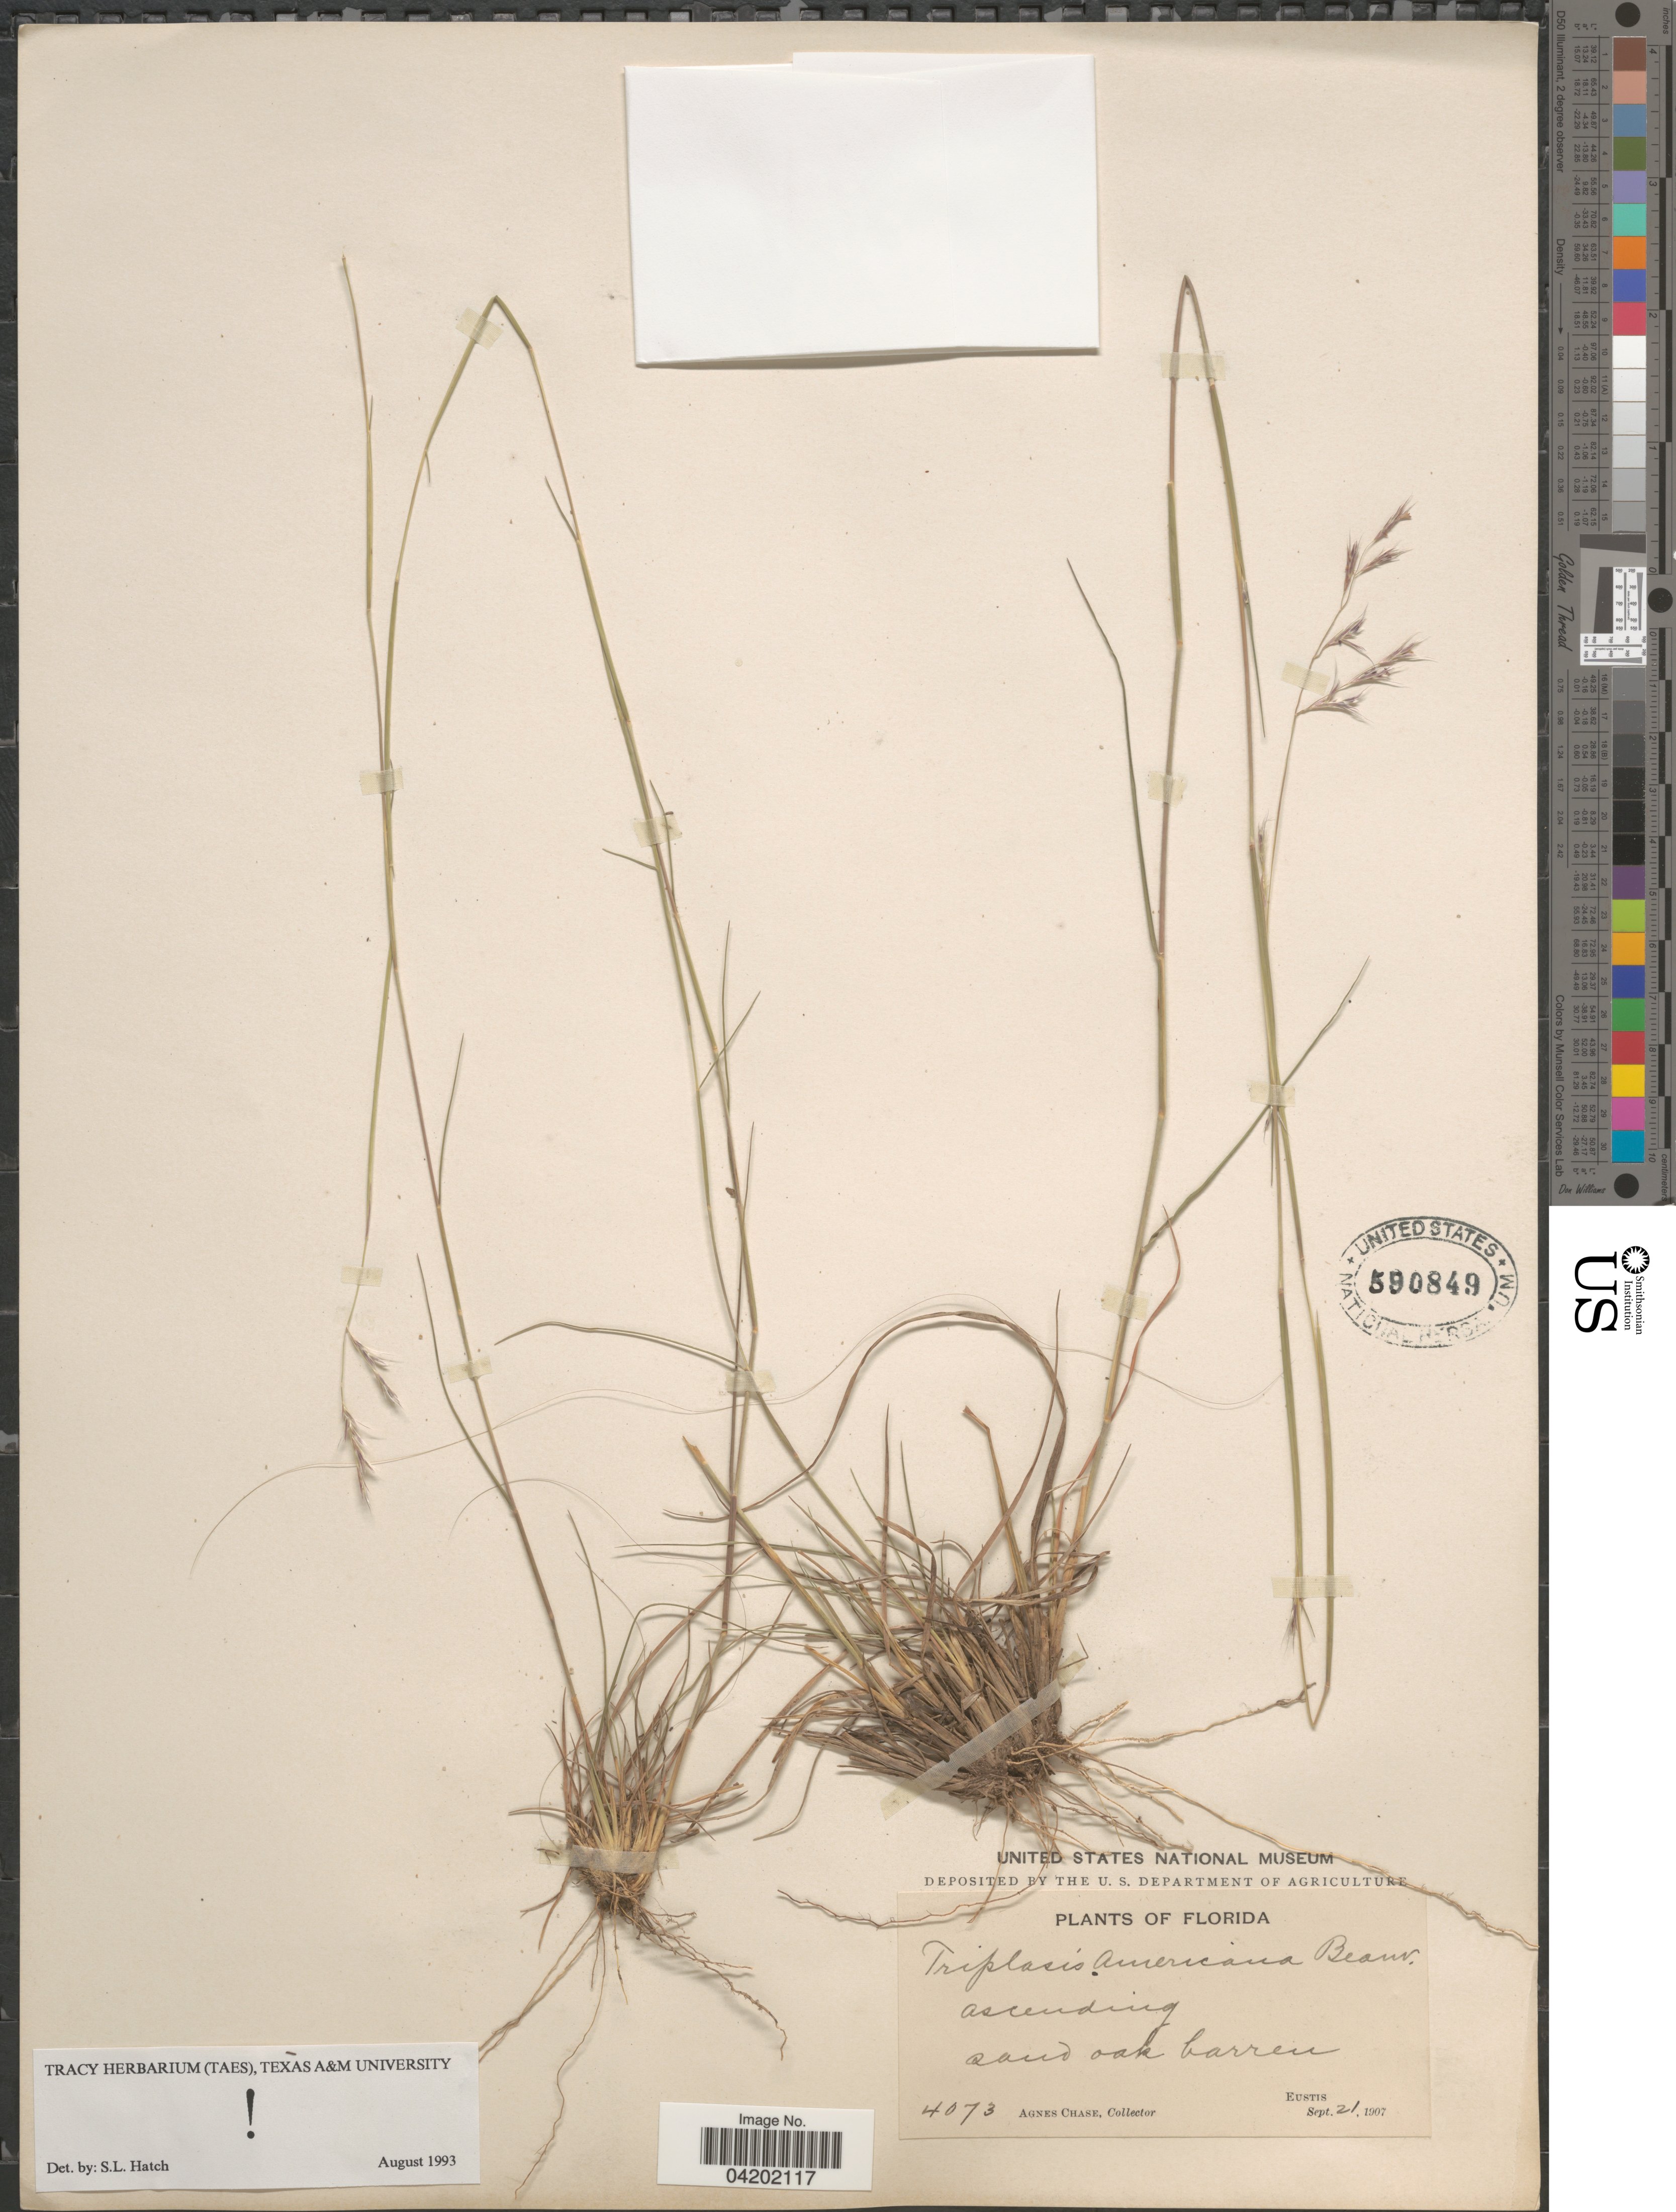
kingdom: Plantae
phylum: Tracheophyta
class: Liliopsida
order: Poales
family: Poaceae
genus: Triplasis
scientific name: Triplasis americana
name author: P. Beauv.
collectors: A. Chase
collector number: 4073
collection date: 1907-09-21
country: United States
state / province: Florida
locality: Eustis.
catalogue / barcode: US 590849